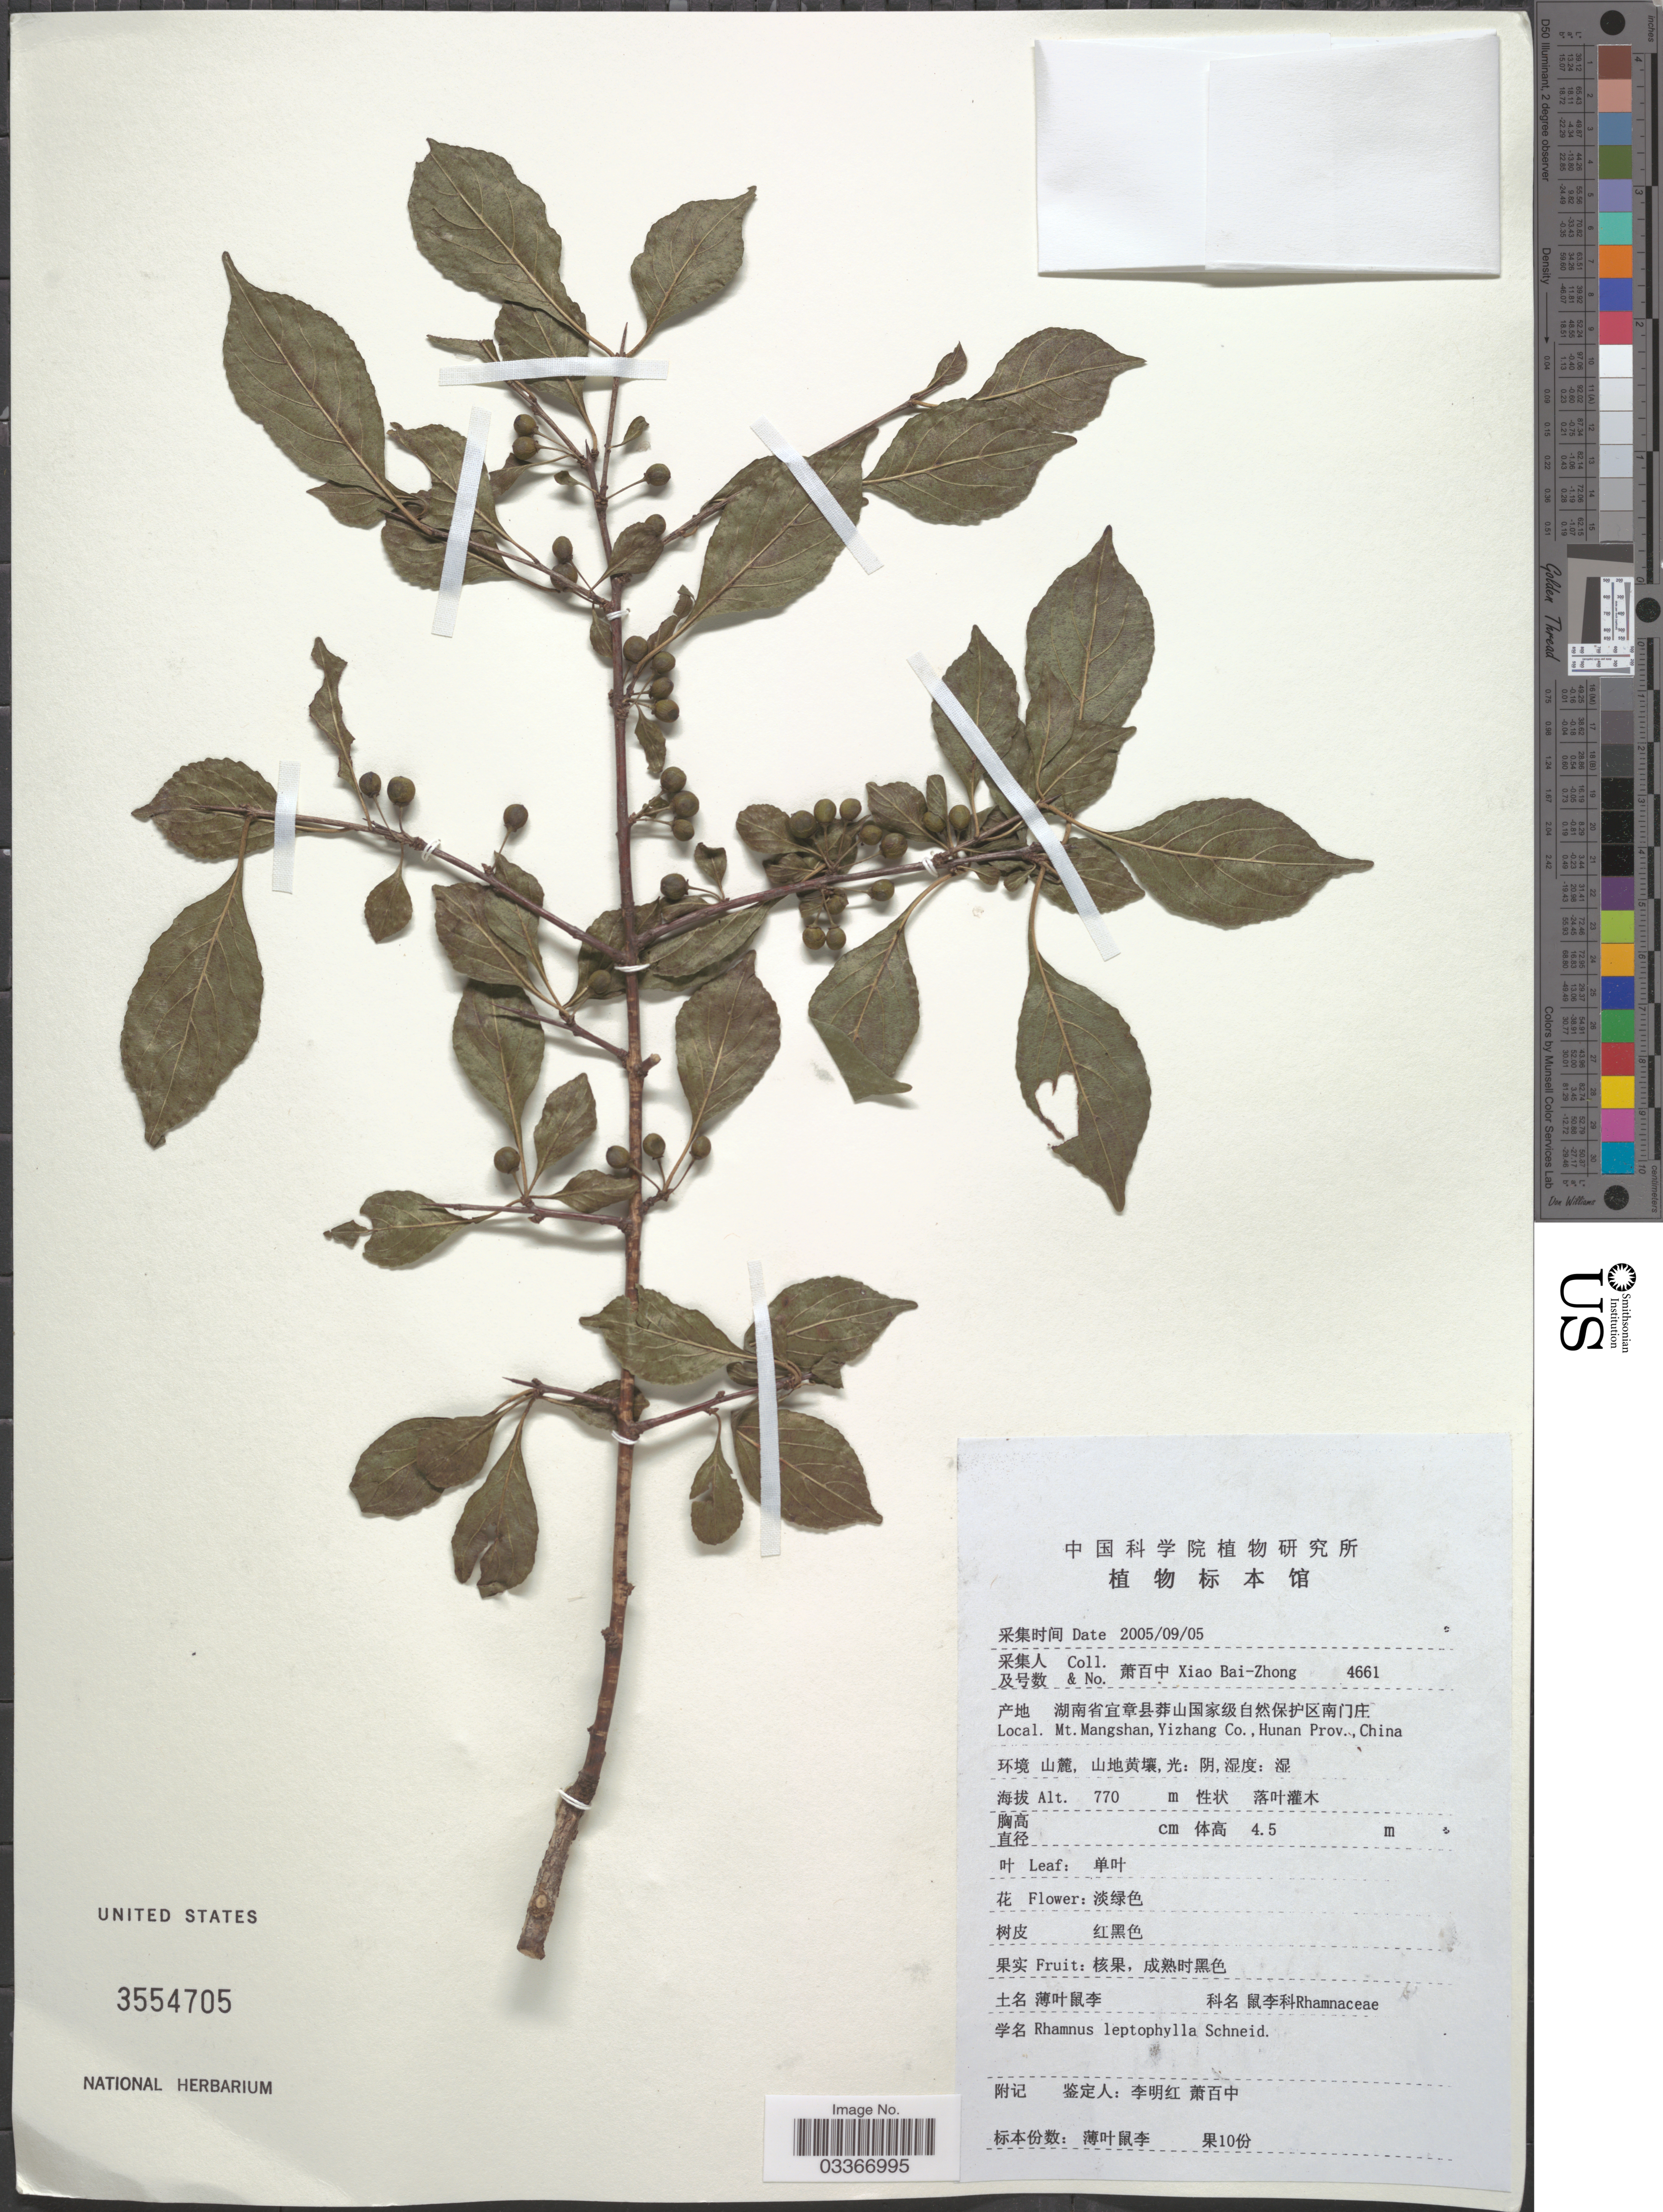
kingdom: Plantae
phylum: Tracheophyta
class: Magnoliopsida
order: Rosales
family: Rhamnaceae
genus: Rhamnus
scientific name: Rhamnus leptophylla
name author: C.K. Schneid.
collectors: B. Z. Xiao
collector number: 4661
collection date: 2001-09-05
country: China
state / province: Hunan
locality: Mt, Mangshan, Yizhang Co. X.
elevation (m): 770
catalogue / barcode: US 3554705